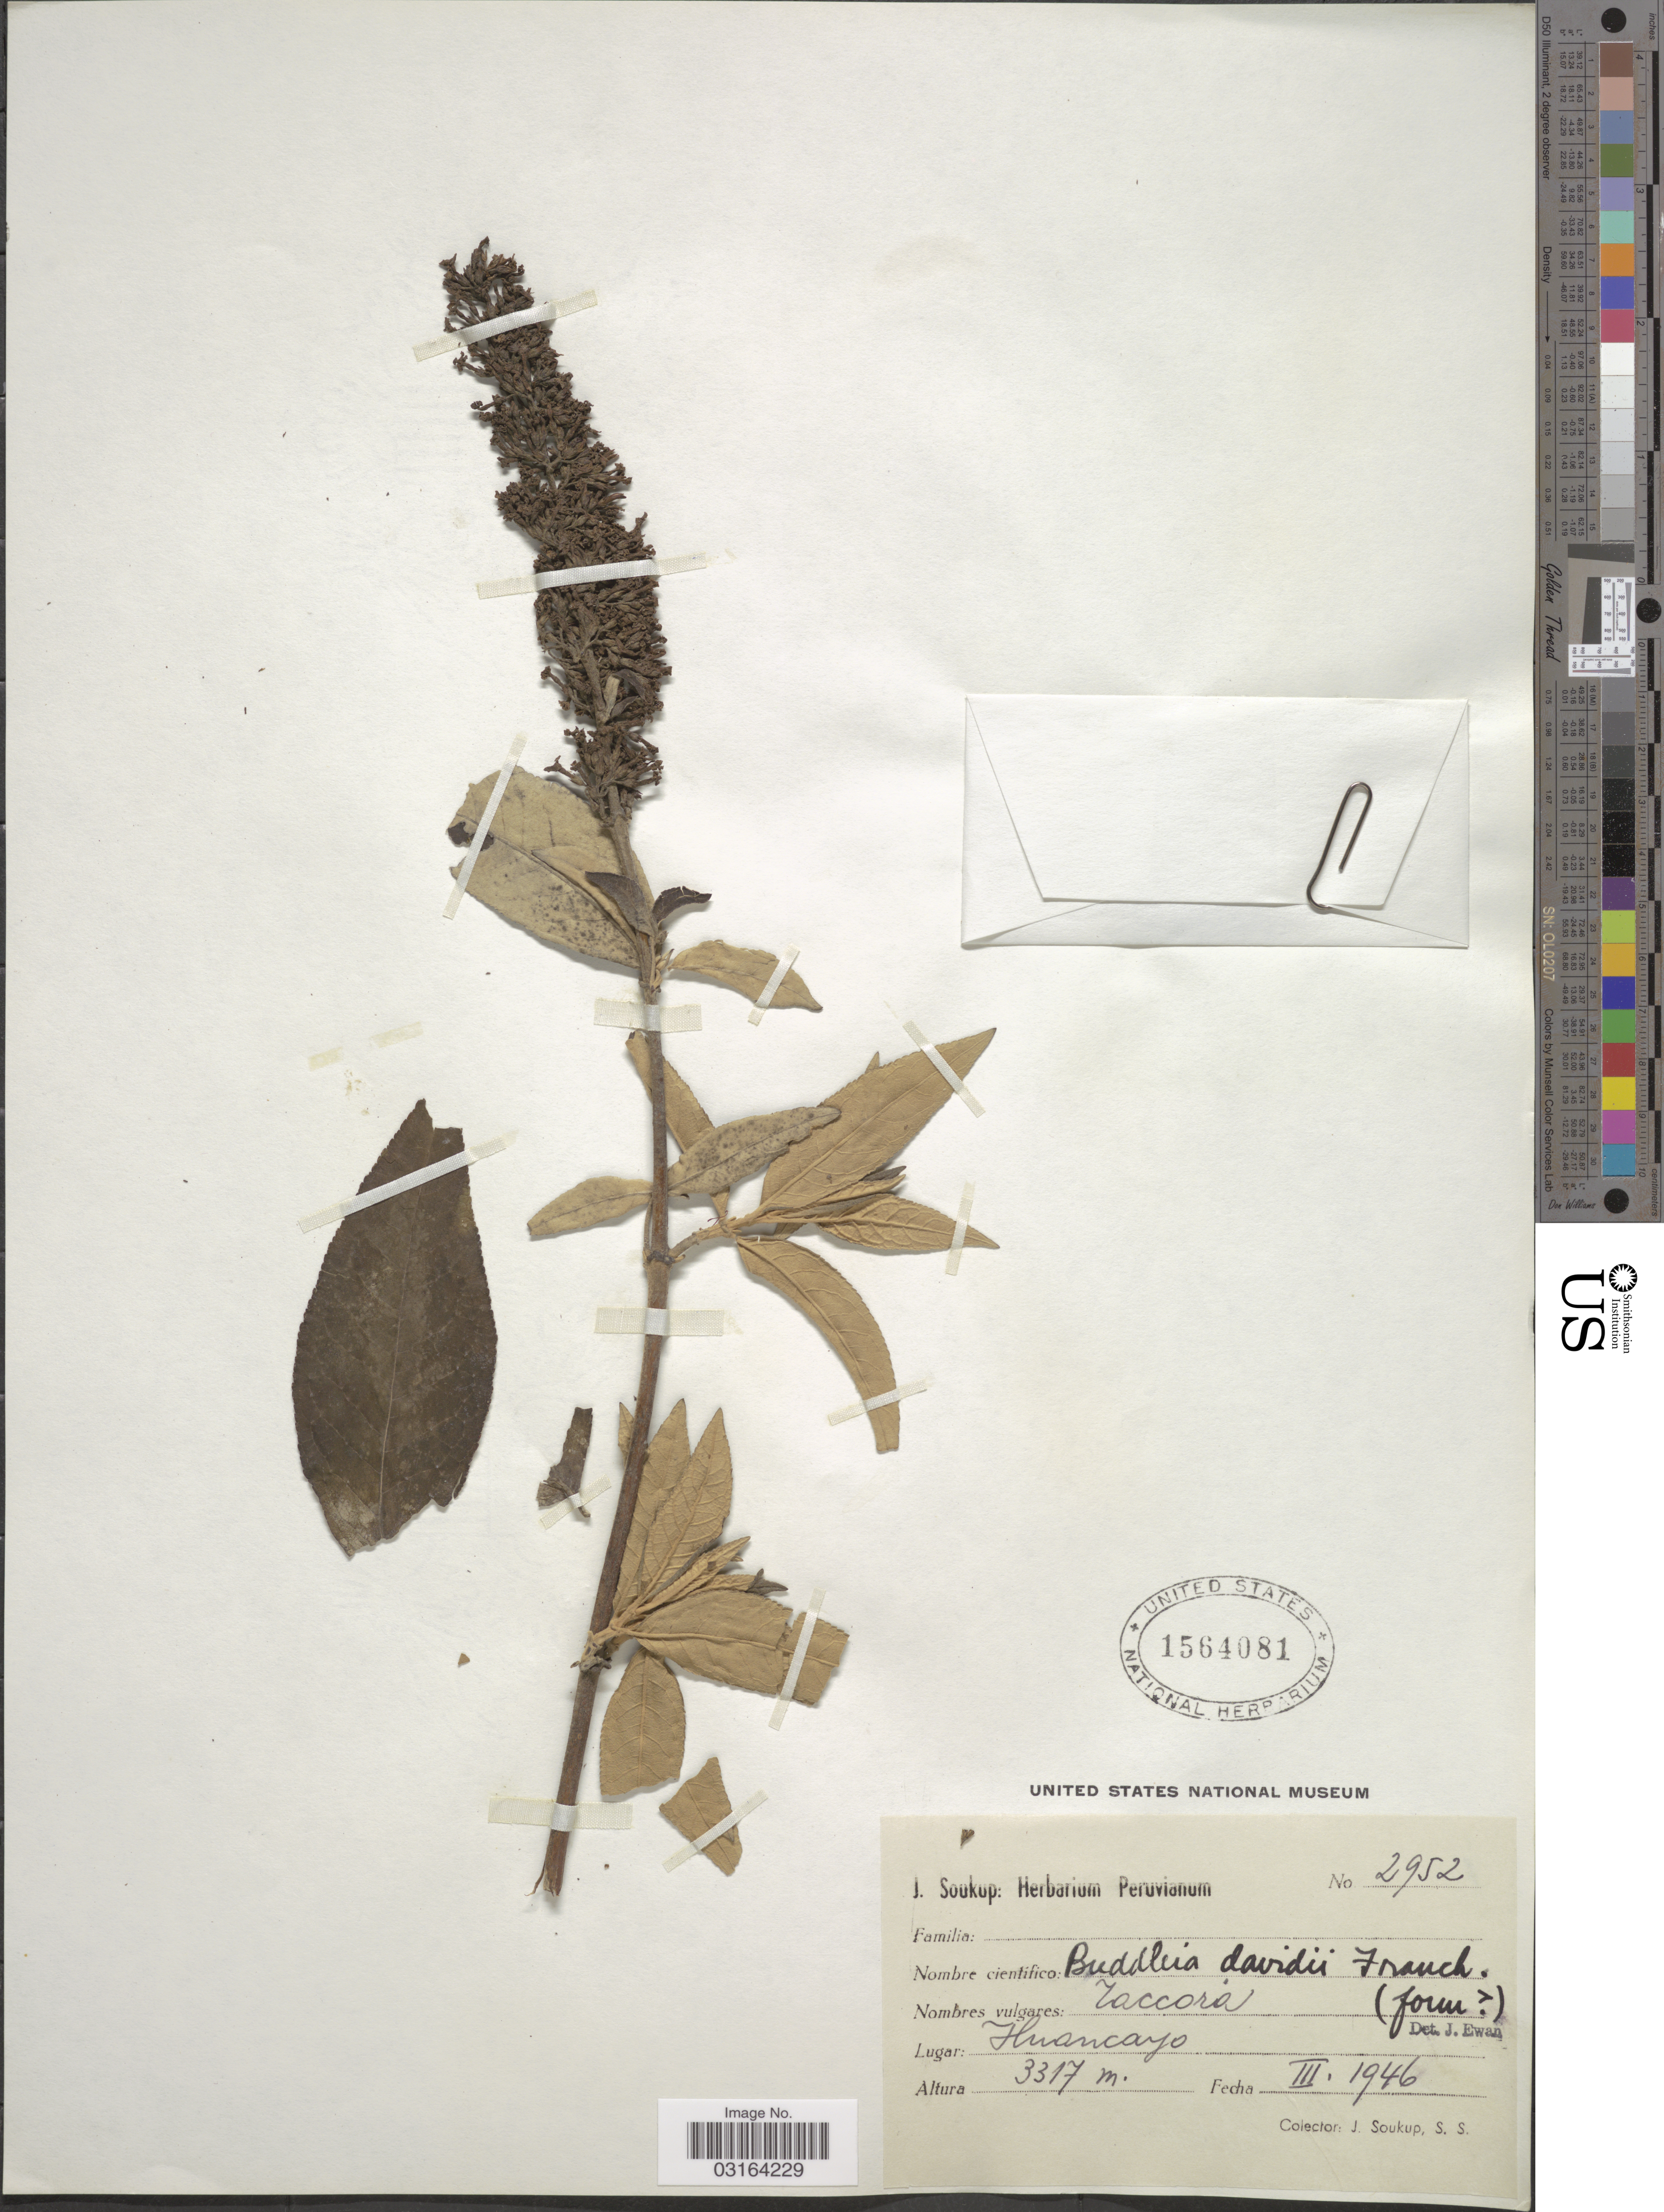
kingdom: Plantae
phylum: Tracheophyta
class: Magnoliopsida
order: Lamiales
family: Scrophulariaceae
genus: Buddleja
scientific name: Buddleja davidii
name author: Franch.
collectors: J. Soukup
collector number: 2952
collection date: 1946-03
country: Peru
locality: Huancayo.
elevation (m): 3317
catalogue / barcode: US 1564081